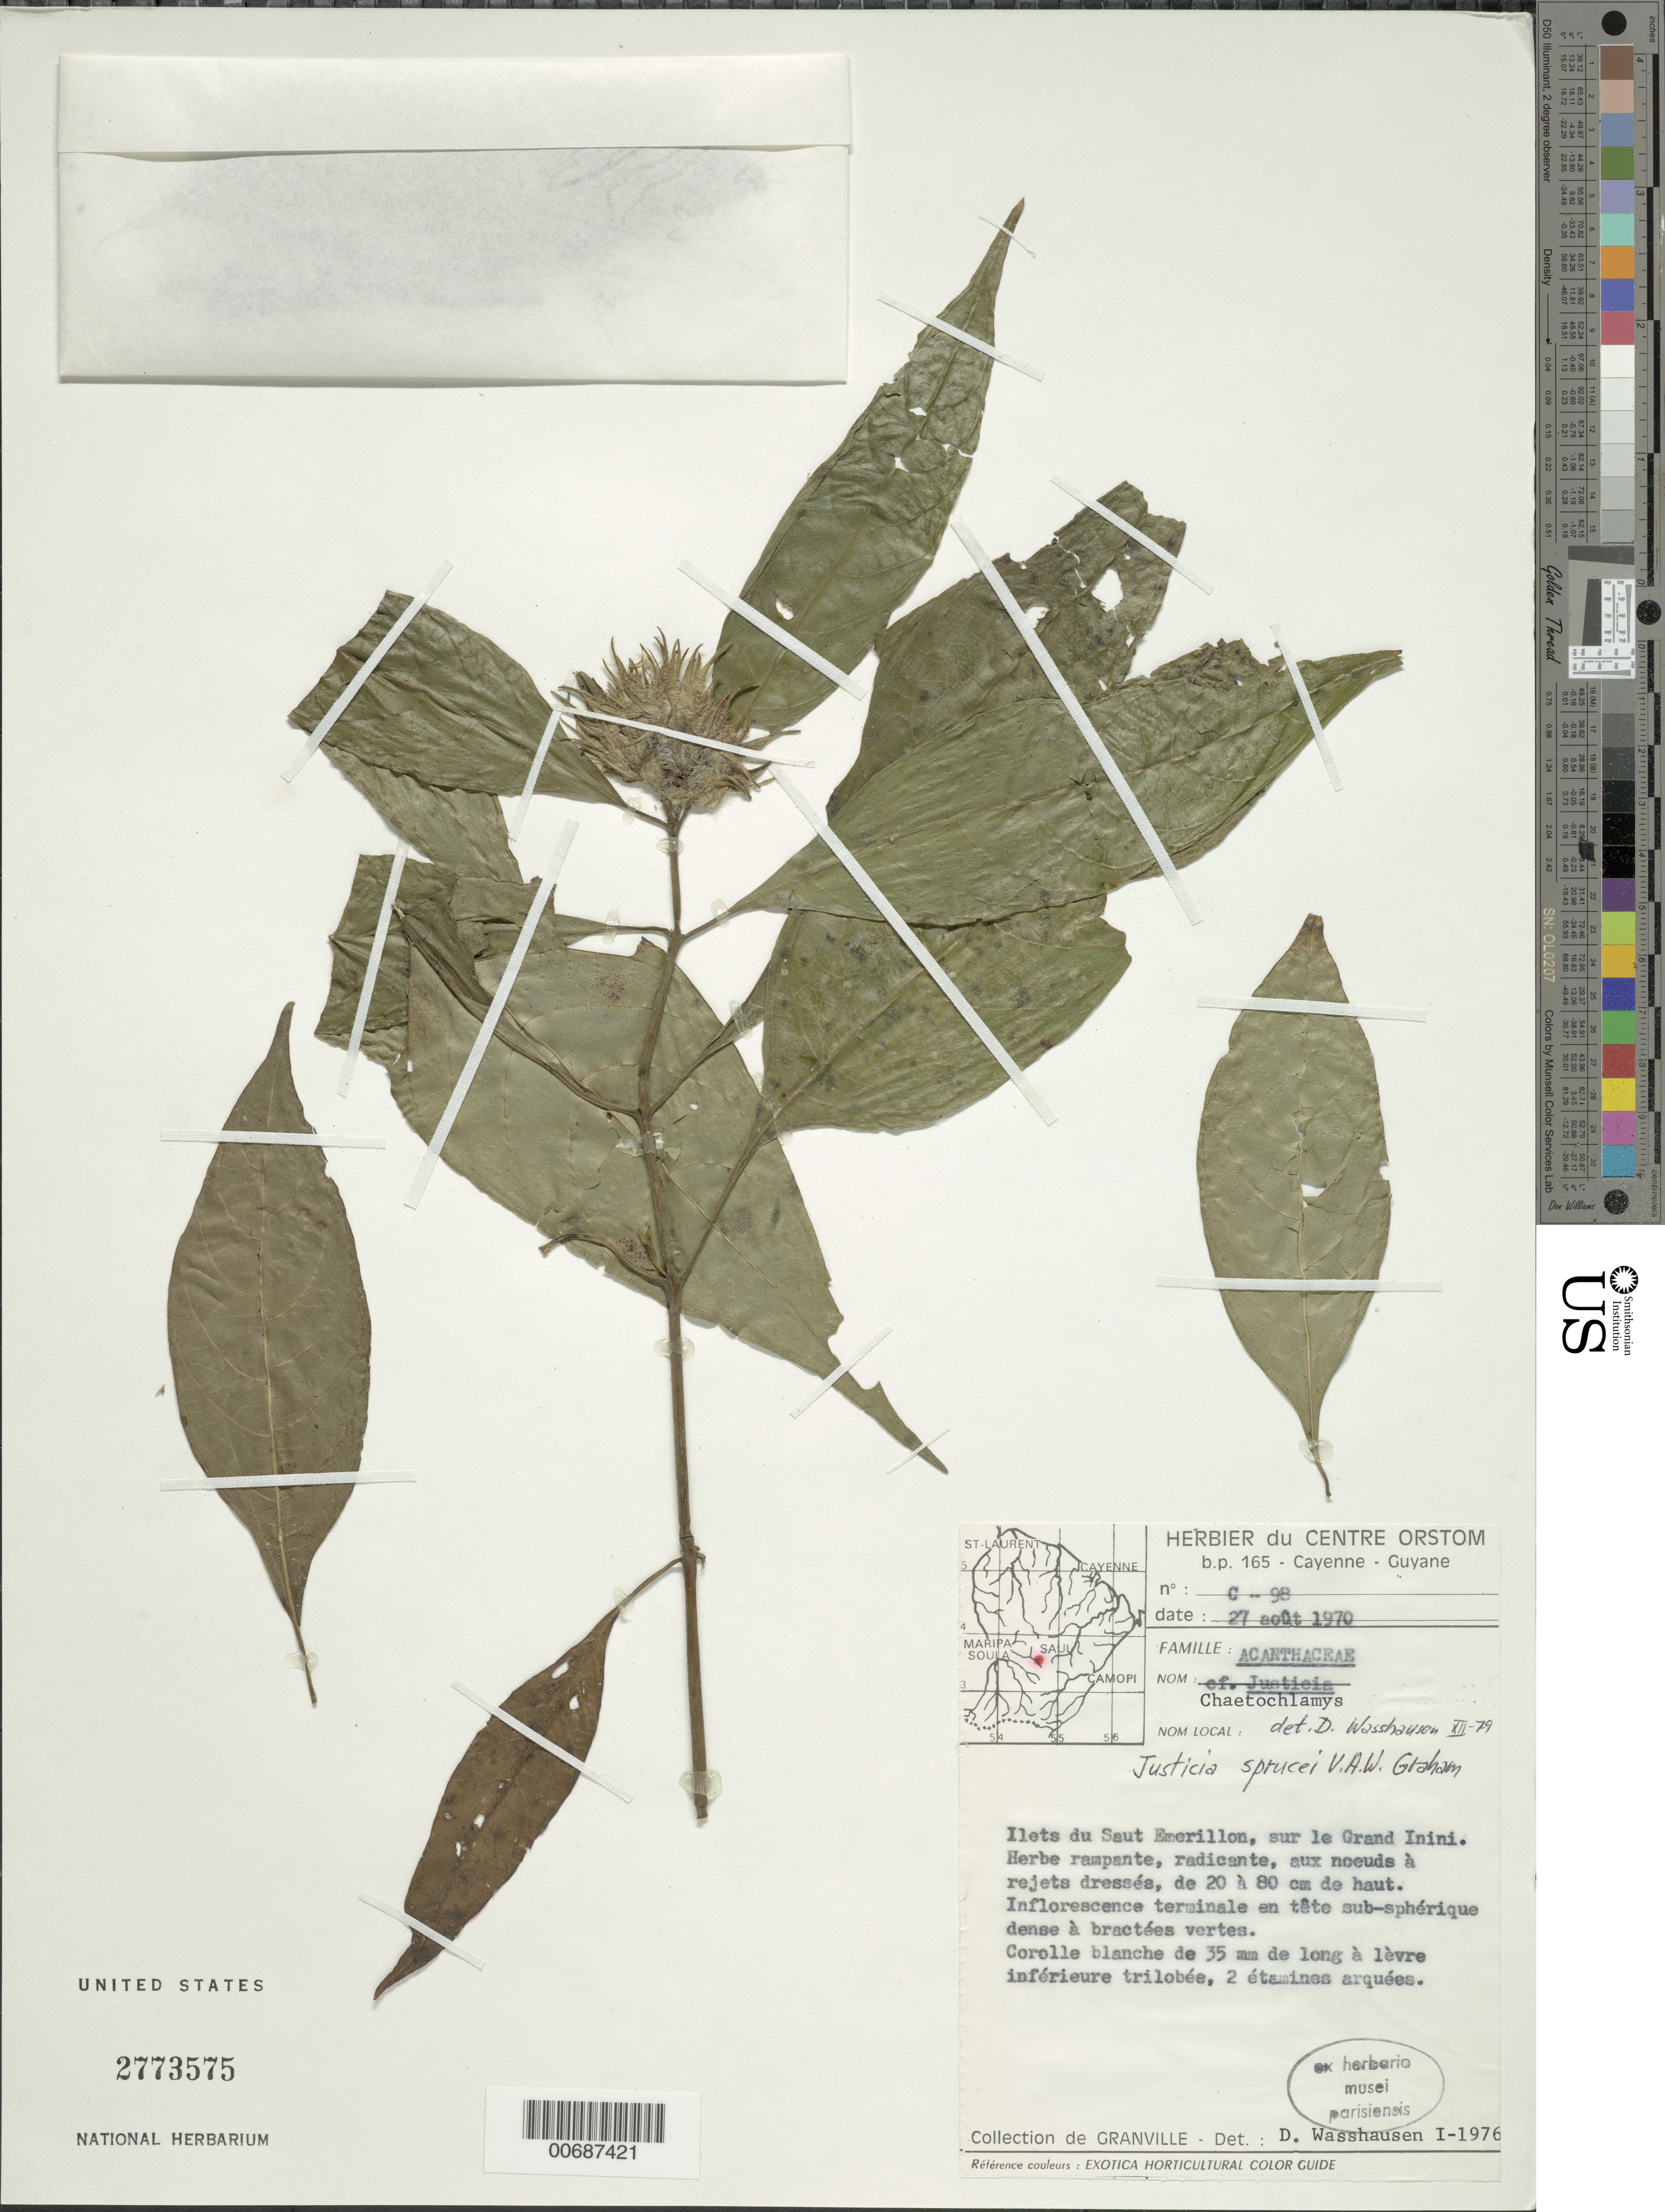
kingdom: Plantae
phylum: Tracheophyta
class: Magnoliopsida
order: Lamiales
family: Acanthaceae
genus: Justicia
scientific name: Justicia sprucei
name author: V.A.W. Graham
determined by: Wasshausen, Dieter C., (BOT), Smithsonian Institution - National Museum of Natural History (UNITED STATES)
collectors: J.-J. de Granville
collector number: C 98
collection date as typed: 27-Aug-70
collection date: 1970-08-27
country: French Guiana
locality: Emerillon, ilet du sud, Grand Inini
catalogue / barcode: US 2773575